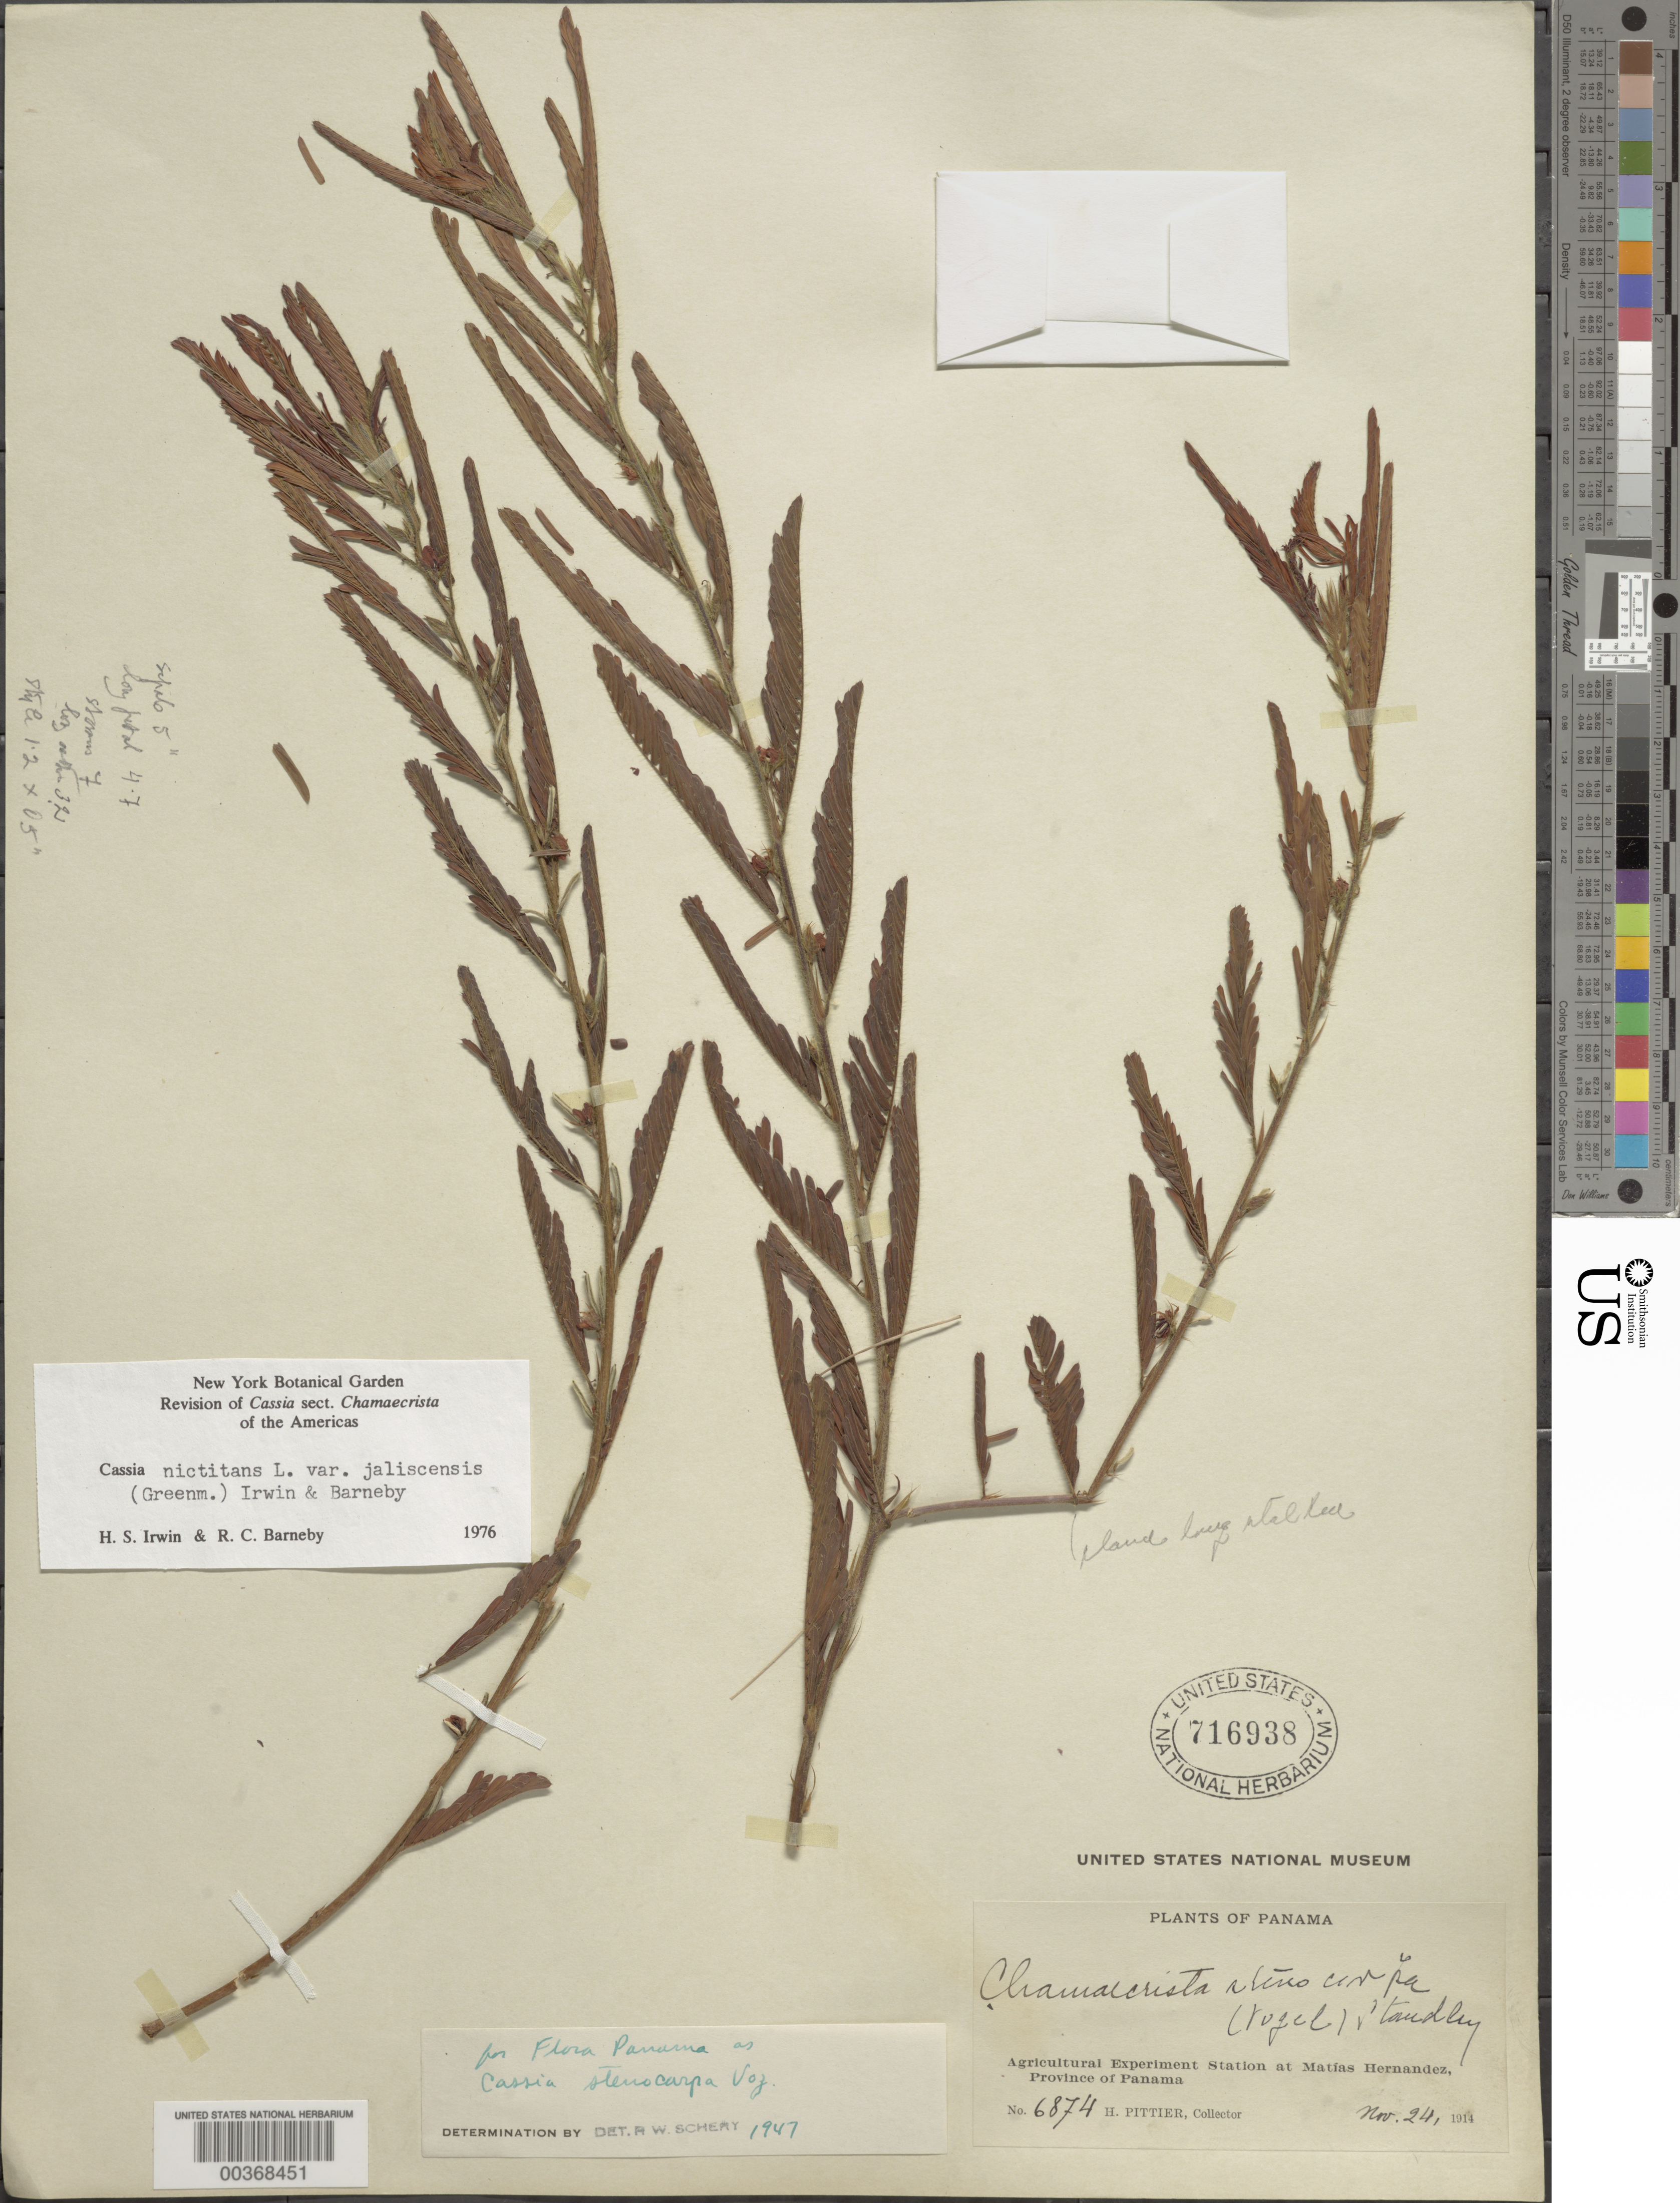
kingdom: Plantae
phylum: Tracheophyta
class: Magnoliopsida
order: Fabales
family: Fabaceae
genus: Chamaecrista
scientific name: Chamaecrista nictitans var. jaliscensis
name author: (Greenm.) H.S. Irwin & Barneby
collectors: H. F. Pittier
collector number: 6874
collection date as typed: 24 Nov 1914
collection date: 1914-11-24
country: Panama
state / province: Panamá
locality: Agricultural Experimental Station at Matias Hernandez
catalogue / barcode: US 716938